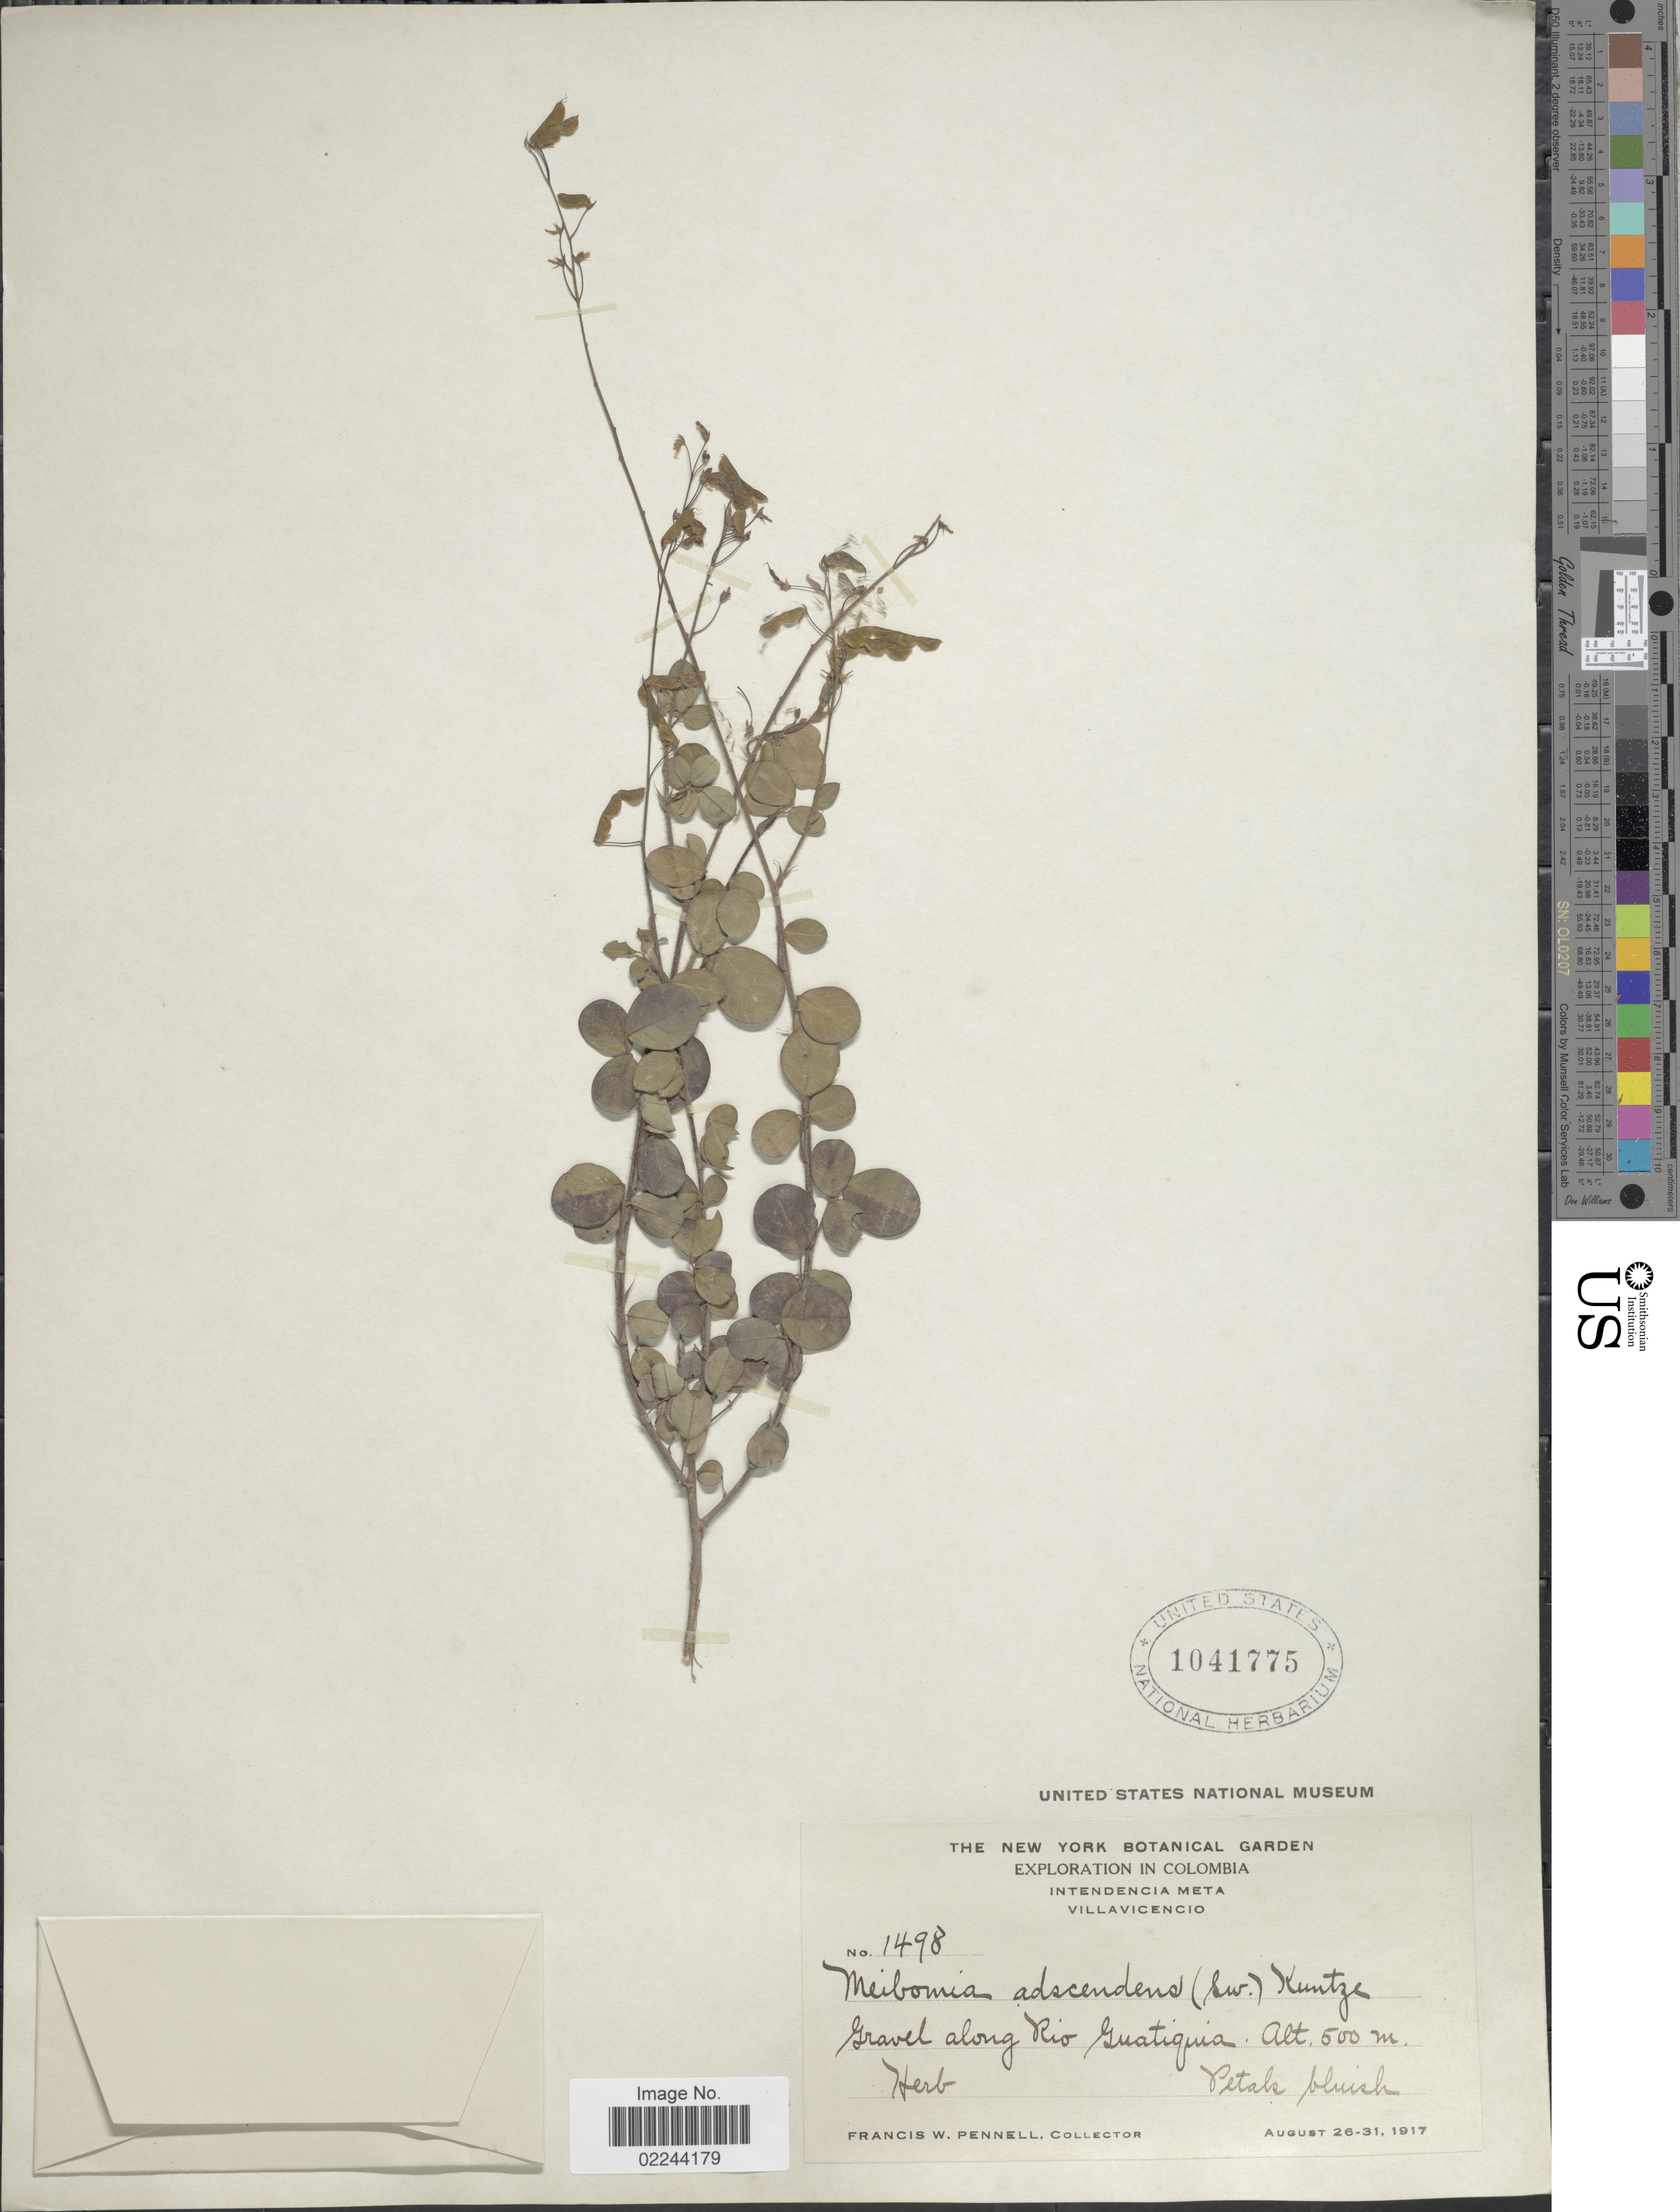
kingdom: Plantae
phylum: Tracheophyta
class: Magnoliopsida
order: Fabales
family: Fabaceae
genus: Grona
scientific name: Grona adscendens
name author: (Sw.) H. Ohashi & K. Ohashi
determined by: Strong, Mark T., (BOT), Smithsonian Institution - National Museum of Natural History (UNITED STATES)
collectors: F. W. Pennell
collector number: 1498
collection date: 1917-08-26/1917-08-31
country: Colombia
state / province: Meta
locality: Intendencia Meta, Villavicencio, Gravel along Rio Guatiquia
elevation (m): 500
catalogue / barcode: US 1041775